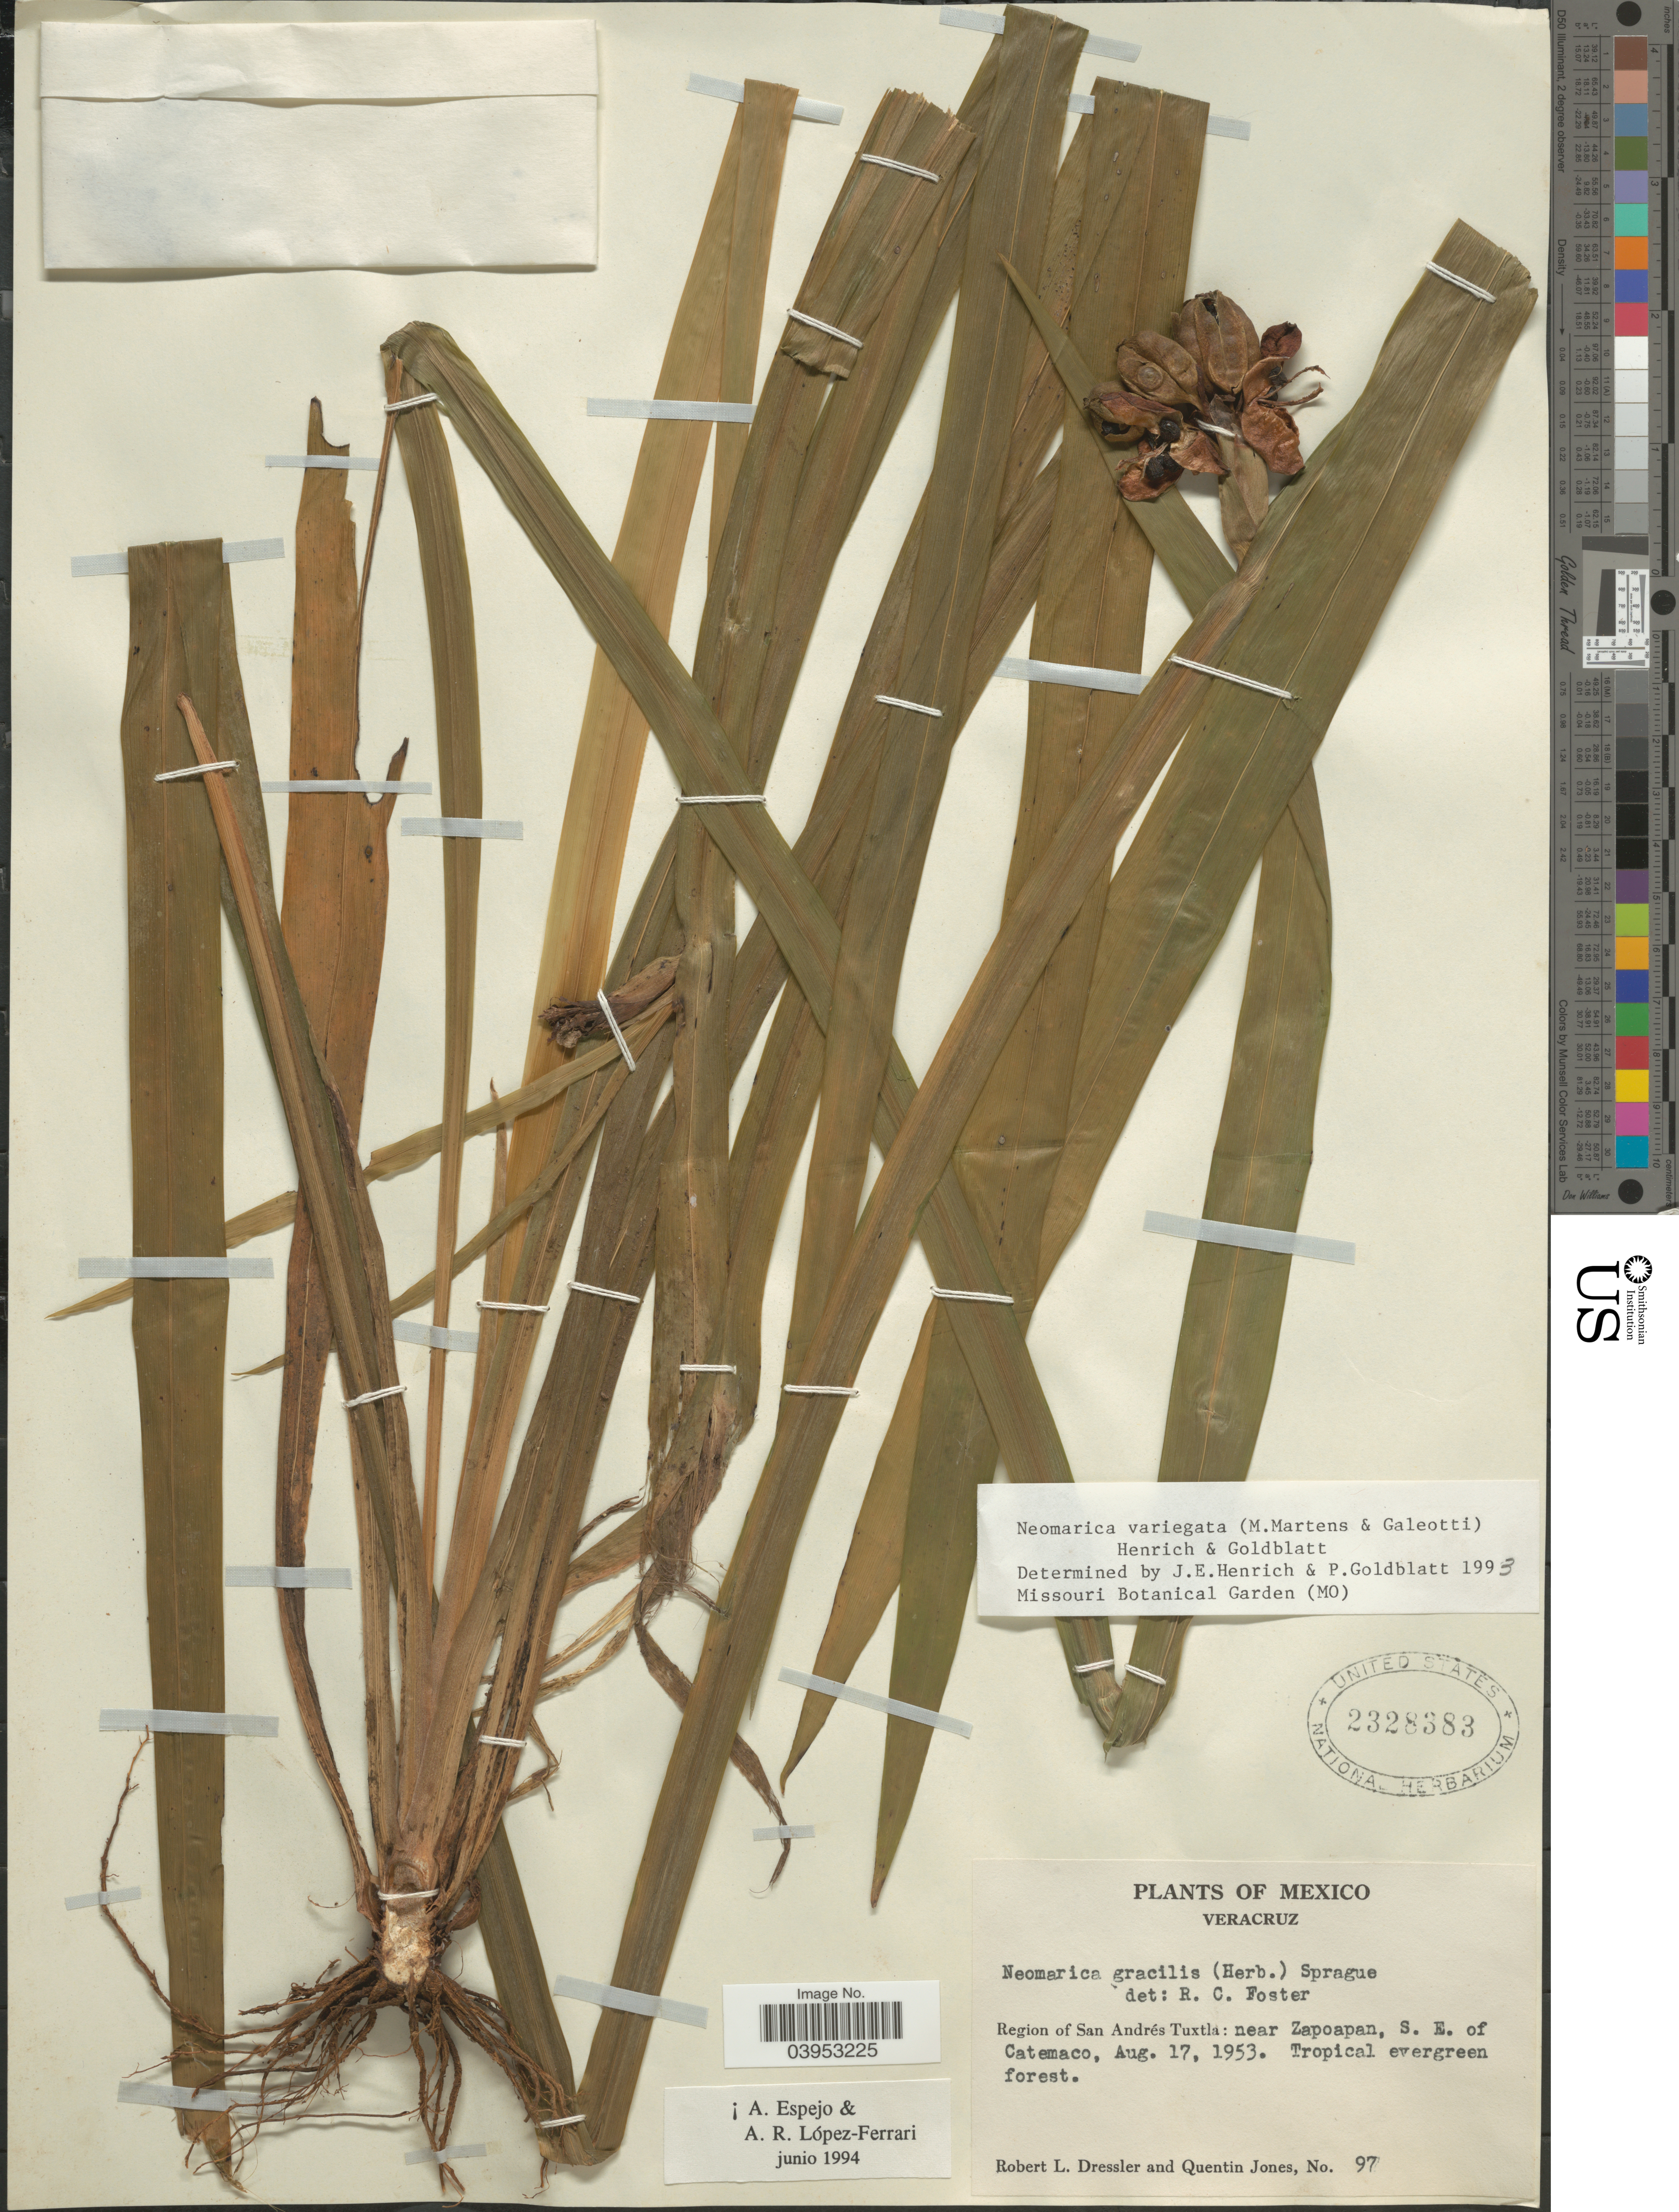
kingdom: Plantae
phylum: Tracheophyta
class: Liliopsida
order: Asparagales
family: Iridaceae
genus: Neomarica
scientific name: Neomarica variegata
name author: (M. Martens & Galeotti) Henrich & Goldblatt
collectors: R. Dressler & Q. Jones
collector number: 97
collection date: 1953-08-17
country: Mexico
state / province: Veracruz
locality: Veracruz. Region of San Andrés Tuxtla: near Zapoapan, S. E. of Catemaco.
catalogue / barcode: US 2328383